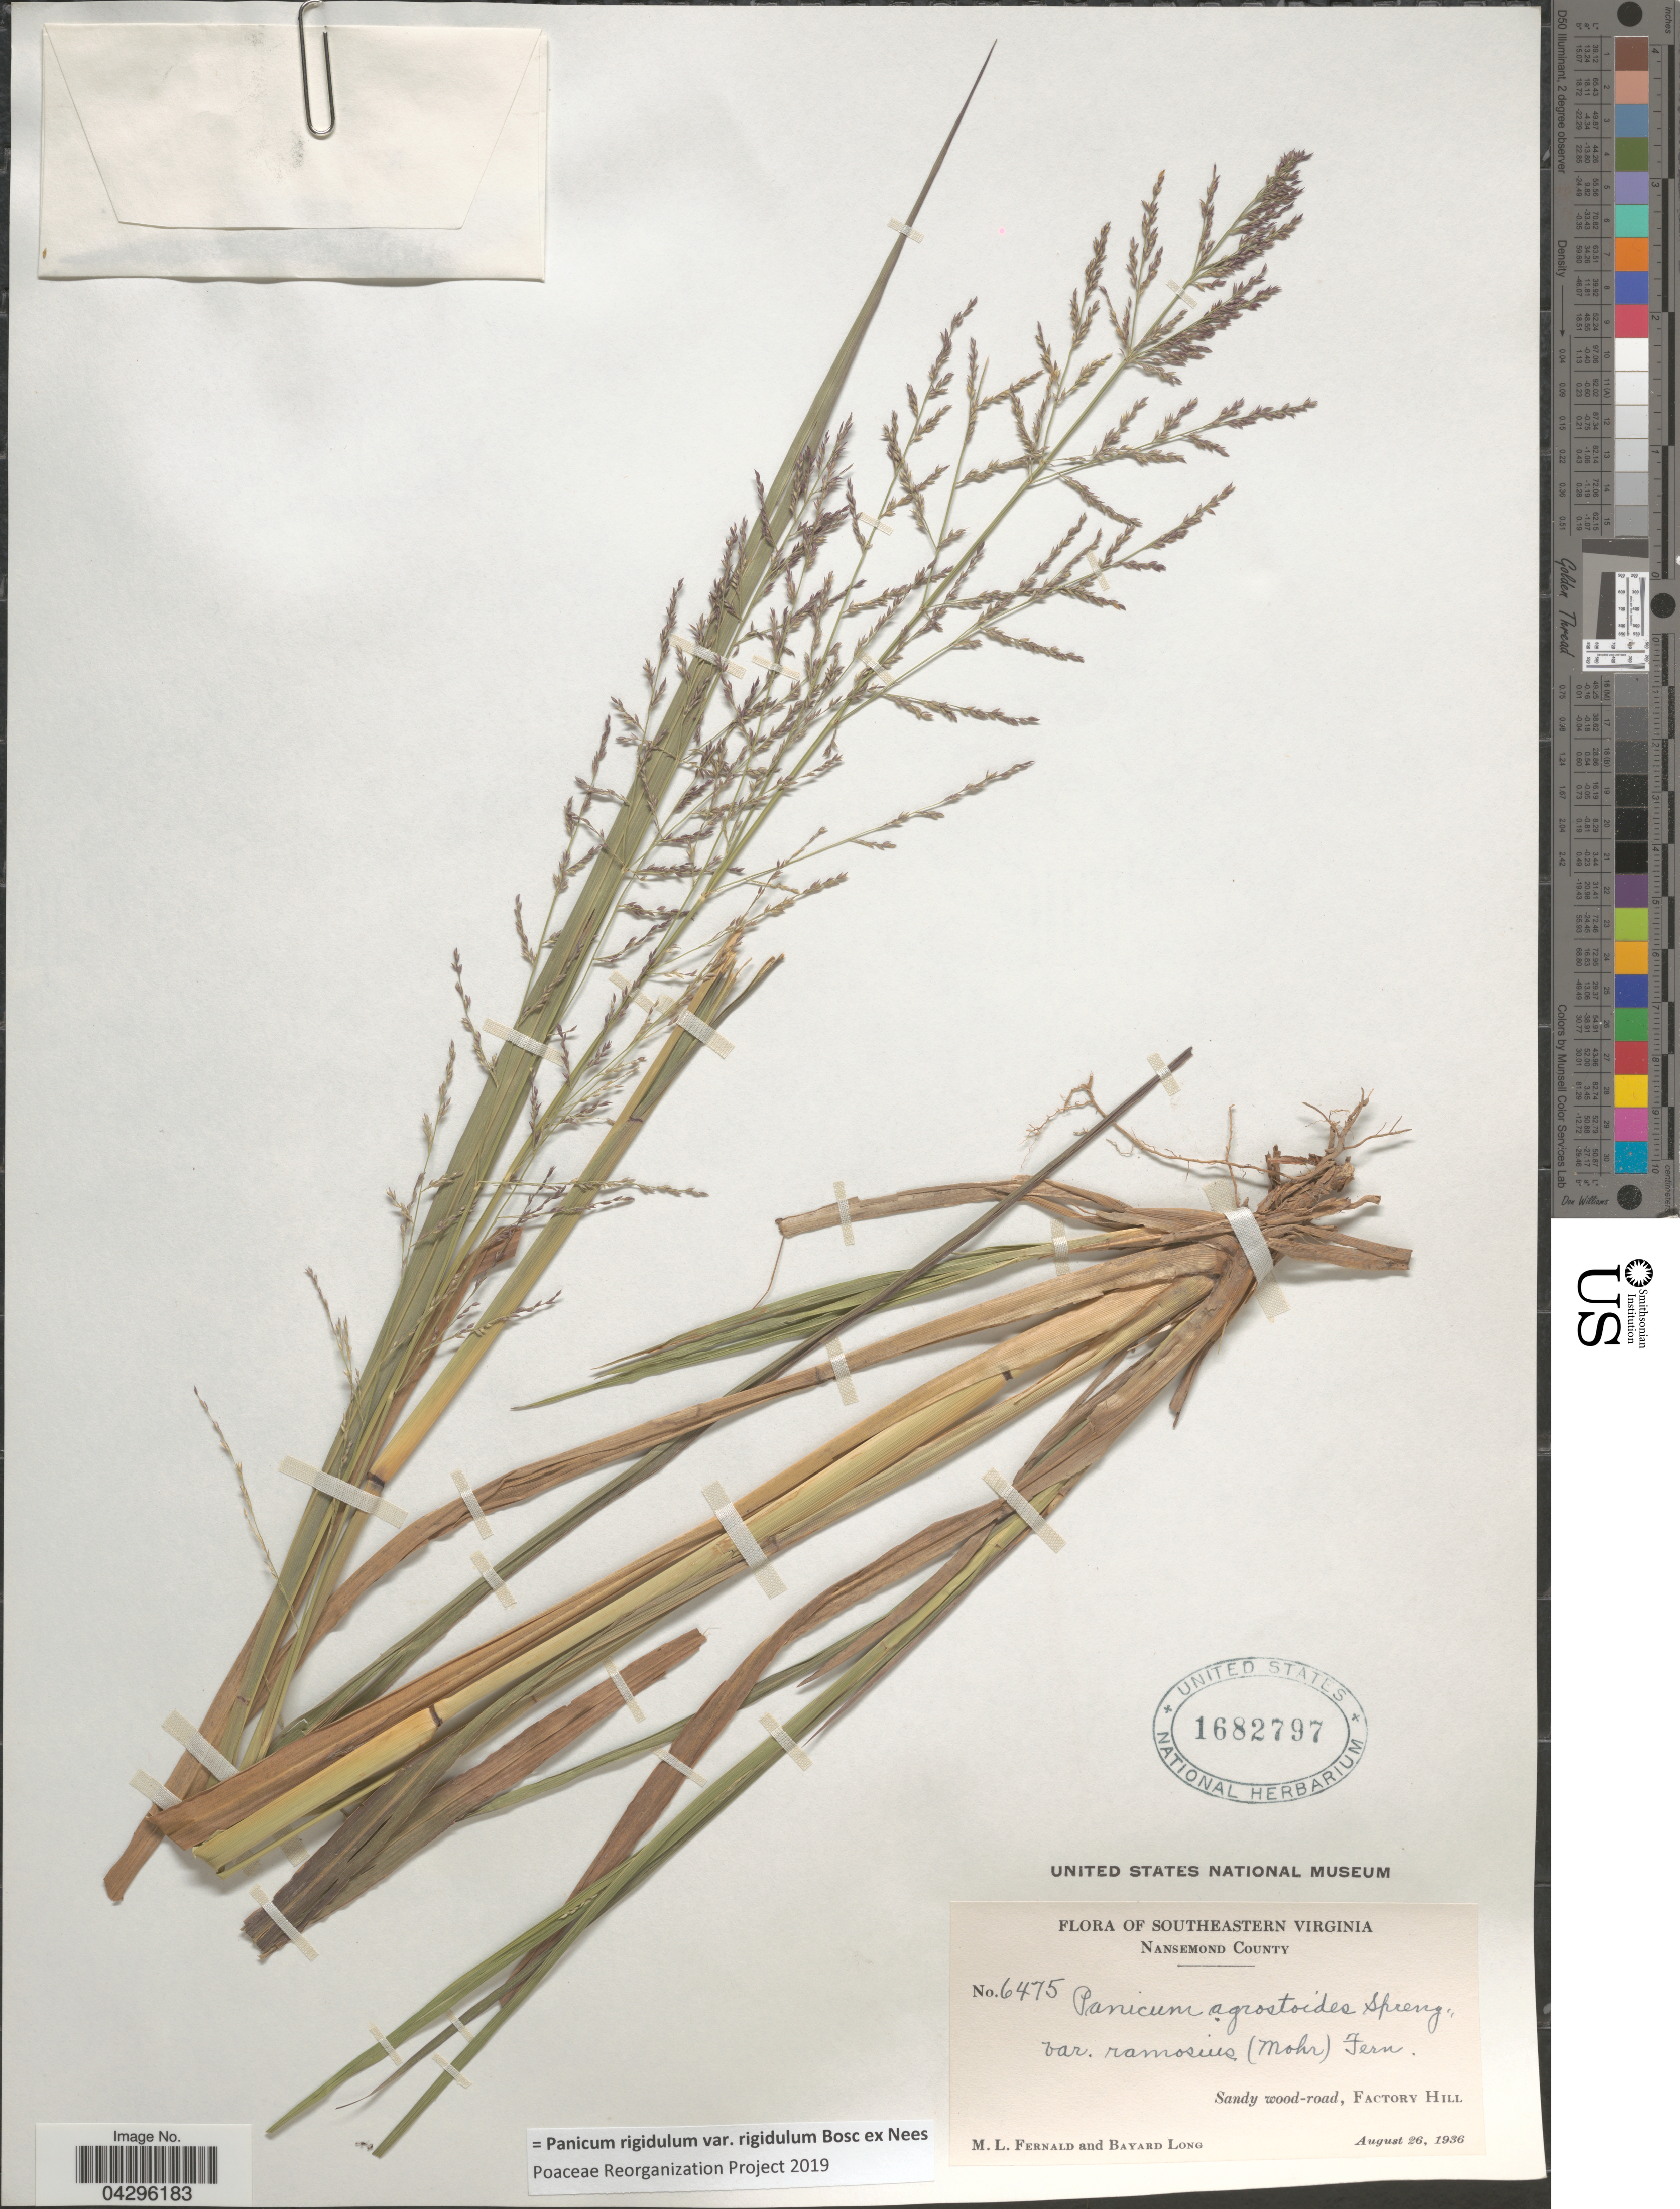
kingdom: Plantae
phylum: Tracheophyta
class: Liliopsida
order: Poales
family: Poaceae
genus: Panicum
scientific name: Panicum rigidulum var. rigidulum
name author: Bosc ex Nees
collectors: M. L. Fernald & B. Long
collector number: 6475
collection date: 1936-08-26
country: United States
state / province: Virginia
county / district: City of Suffolk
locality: Southeastern Virginia. Nansemond County. Sandy wood-road, Factory Hill.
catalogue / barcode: US 1682797